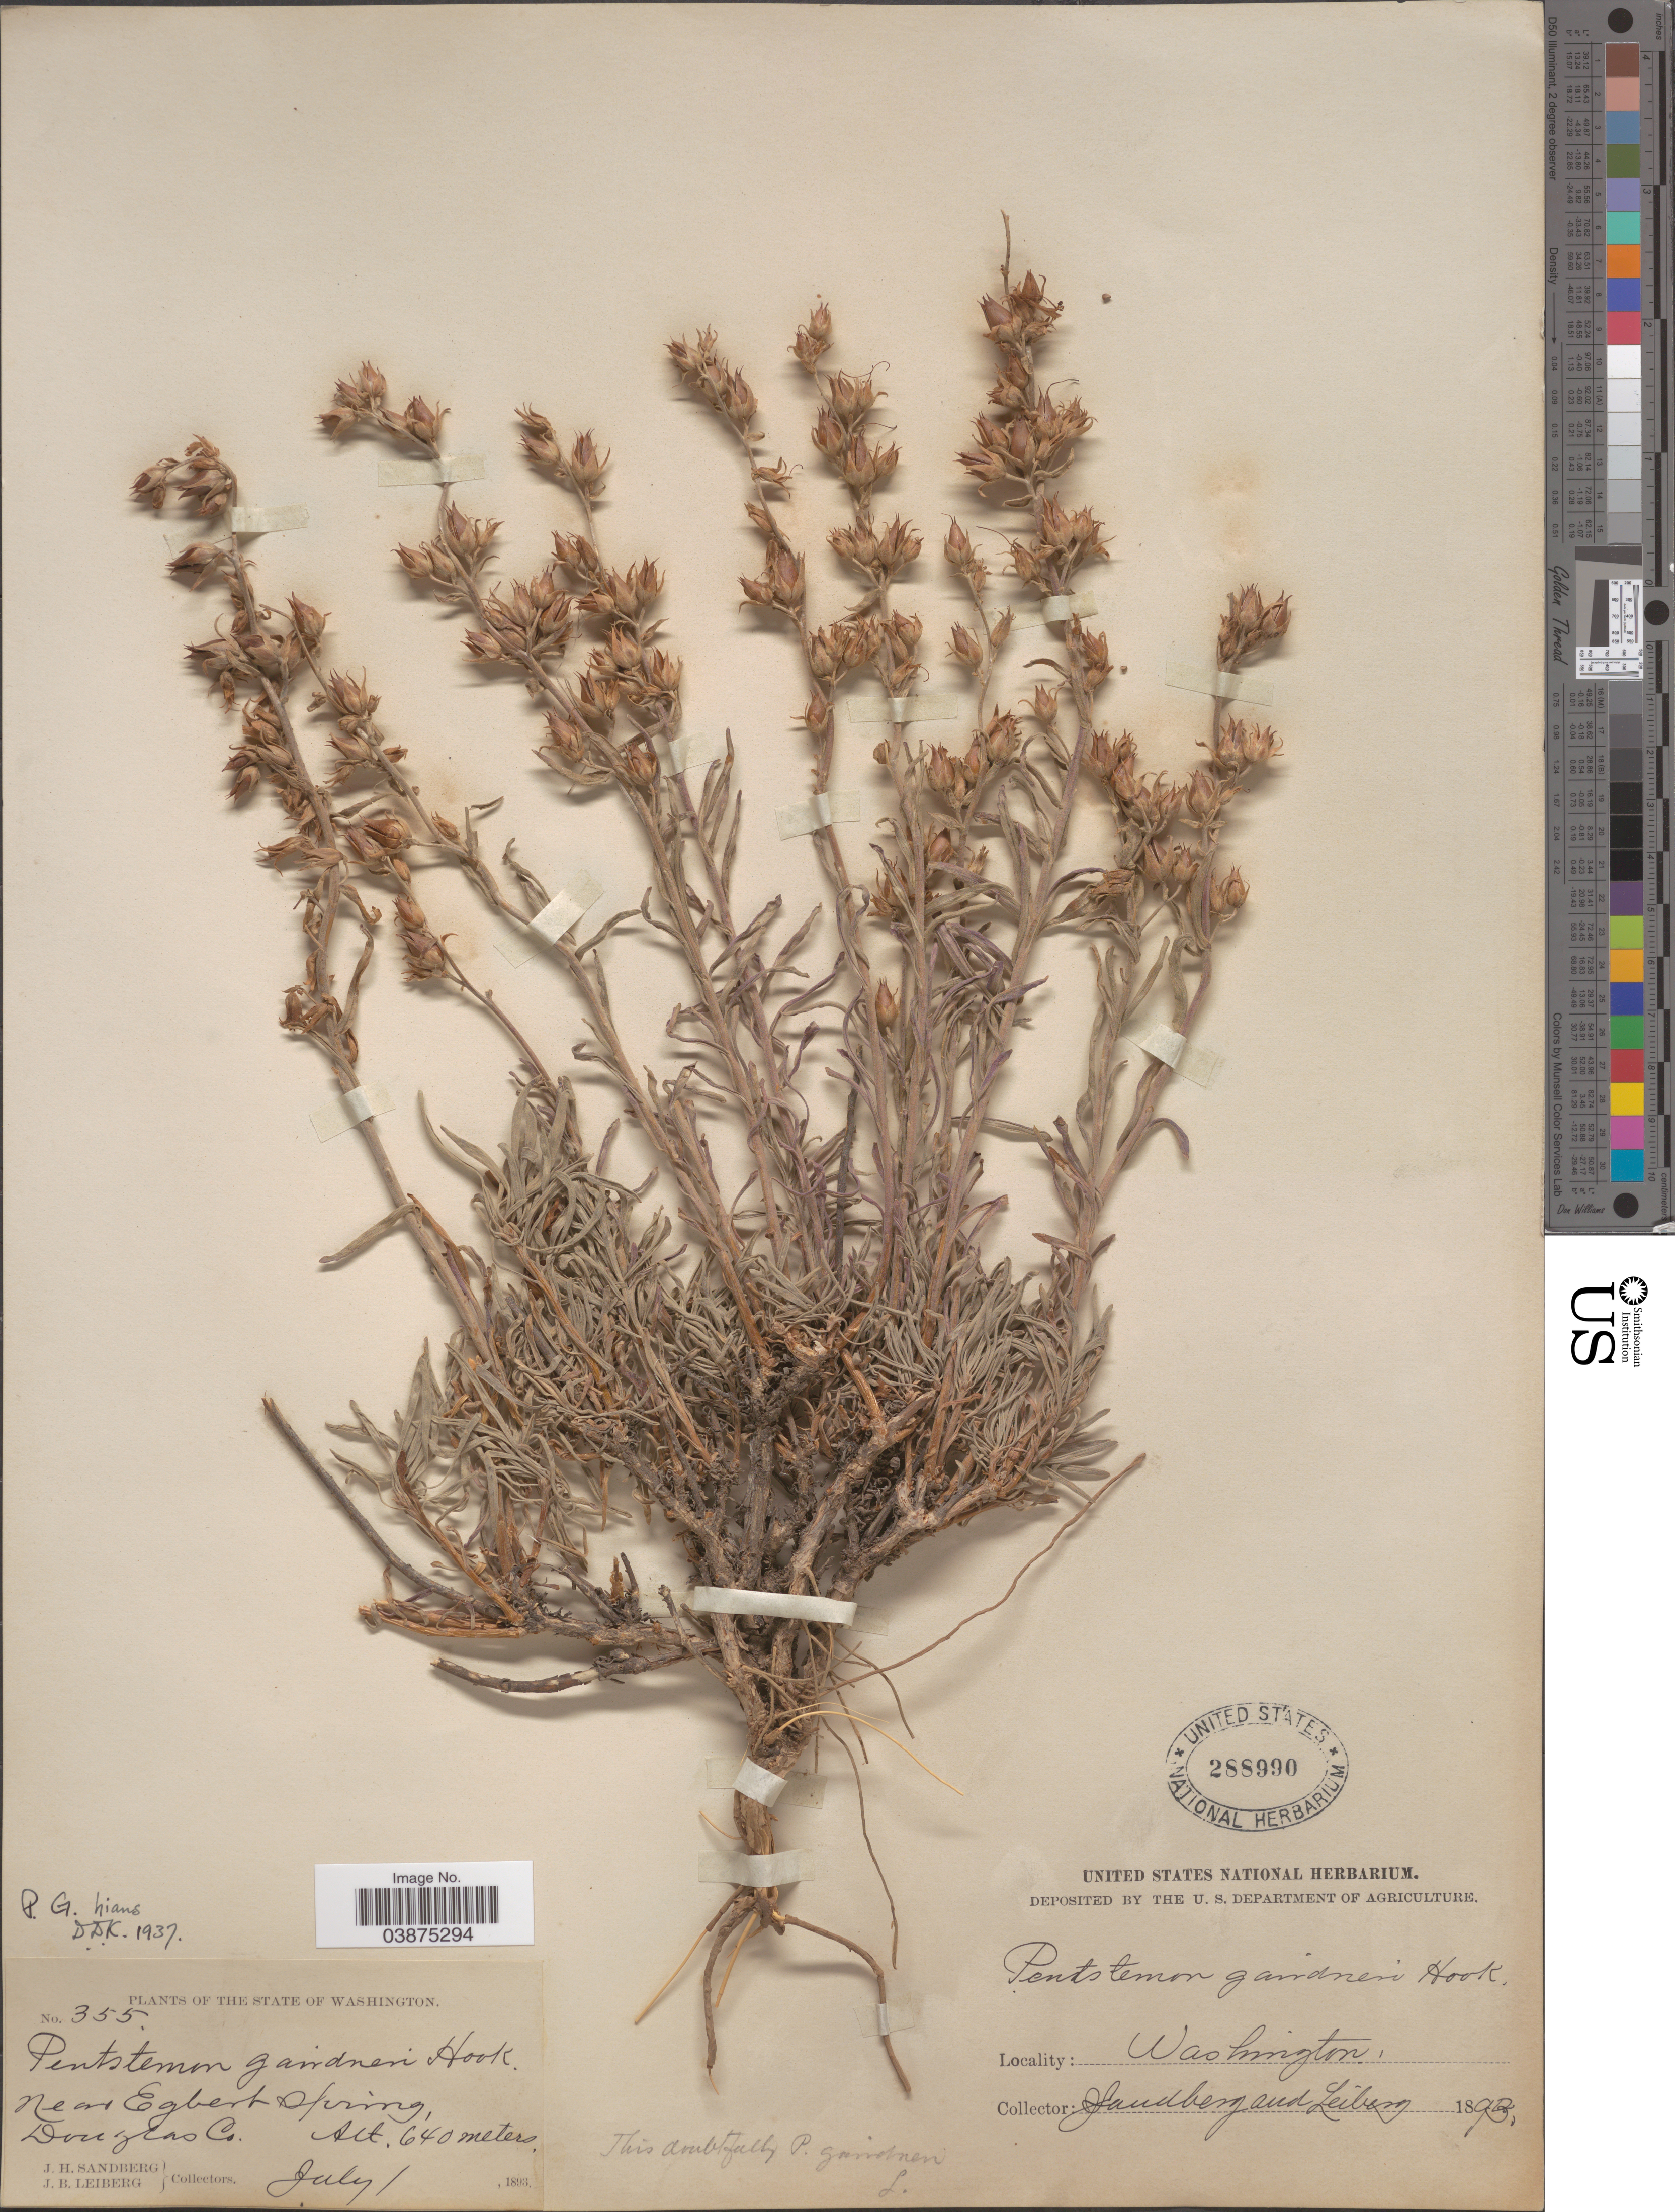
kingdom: Plantae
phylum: Tracheophyta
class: Magnoliopsida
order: Lamiales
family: Plantaginaceae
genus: Penstemon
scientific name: Penstemon gairdneri subsp. hians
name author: (Piper) D.D. Keck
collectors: J. H. Sandberg & J. B. Leiberg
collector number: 355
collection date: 1893-07-01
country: United States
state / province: Washington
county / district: Douglas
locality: Near Egbert Spring, Douglas Co.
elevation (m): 640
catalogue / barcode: US 288990